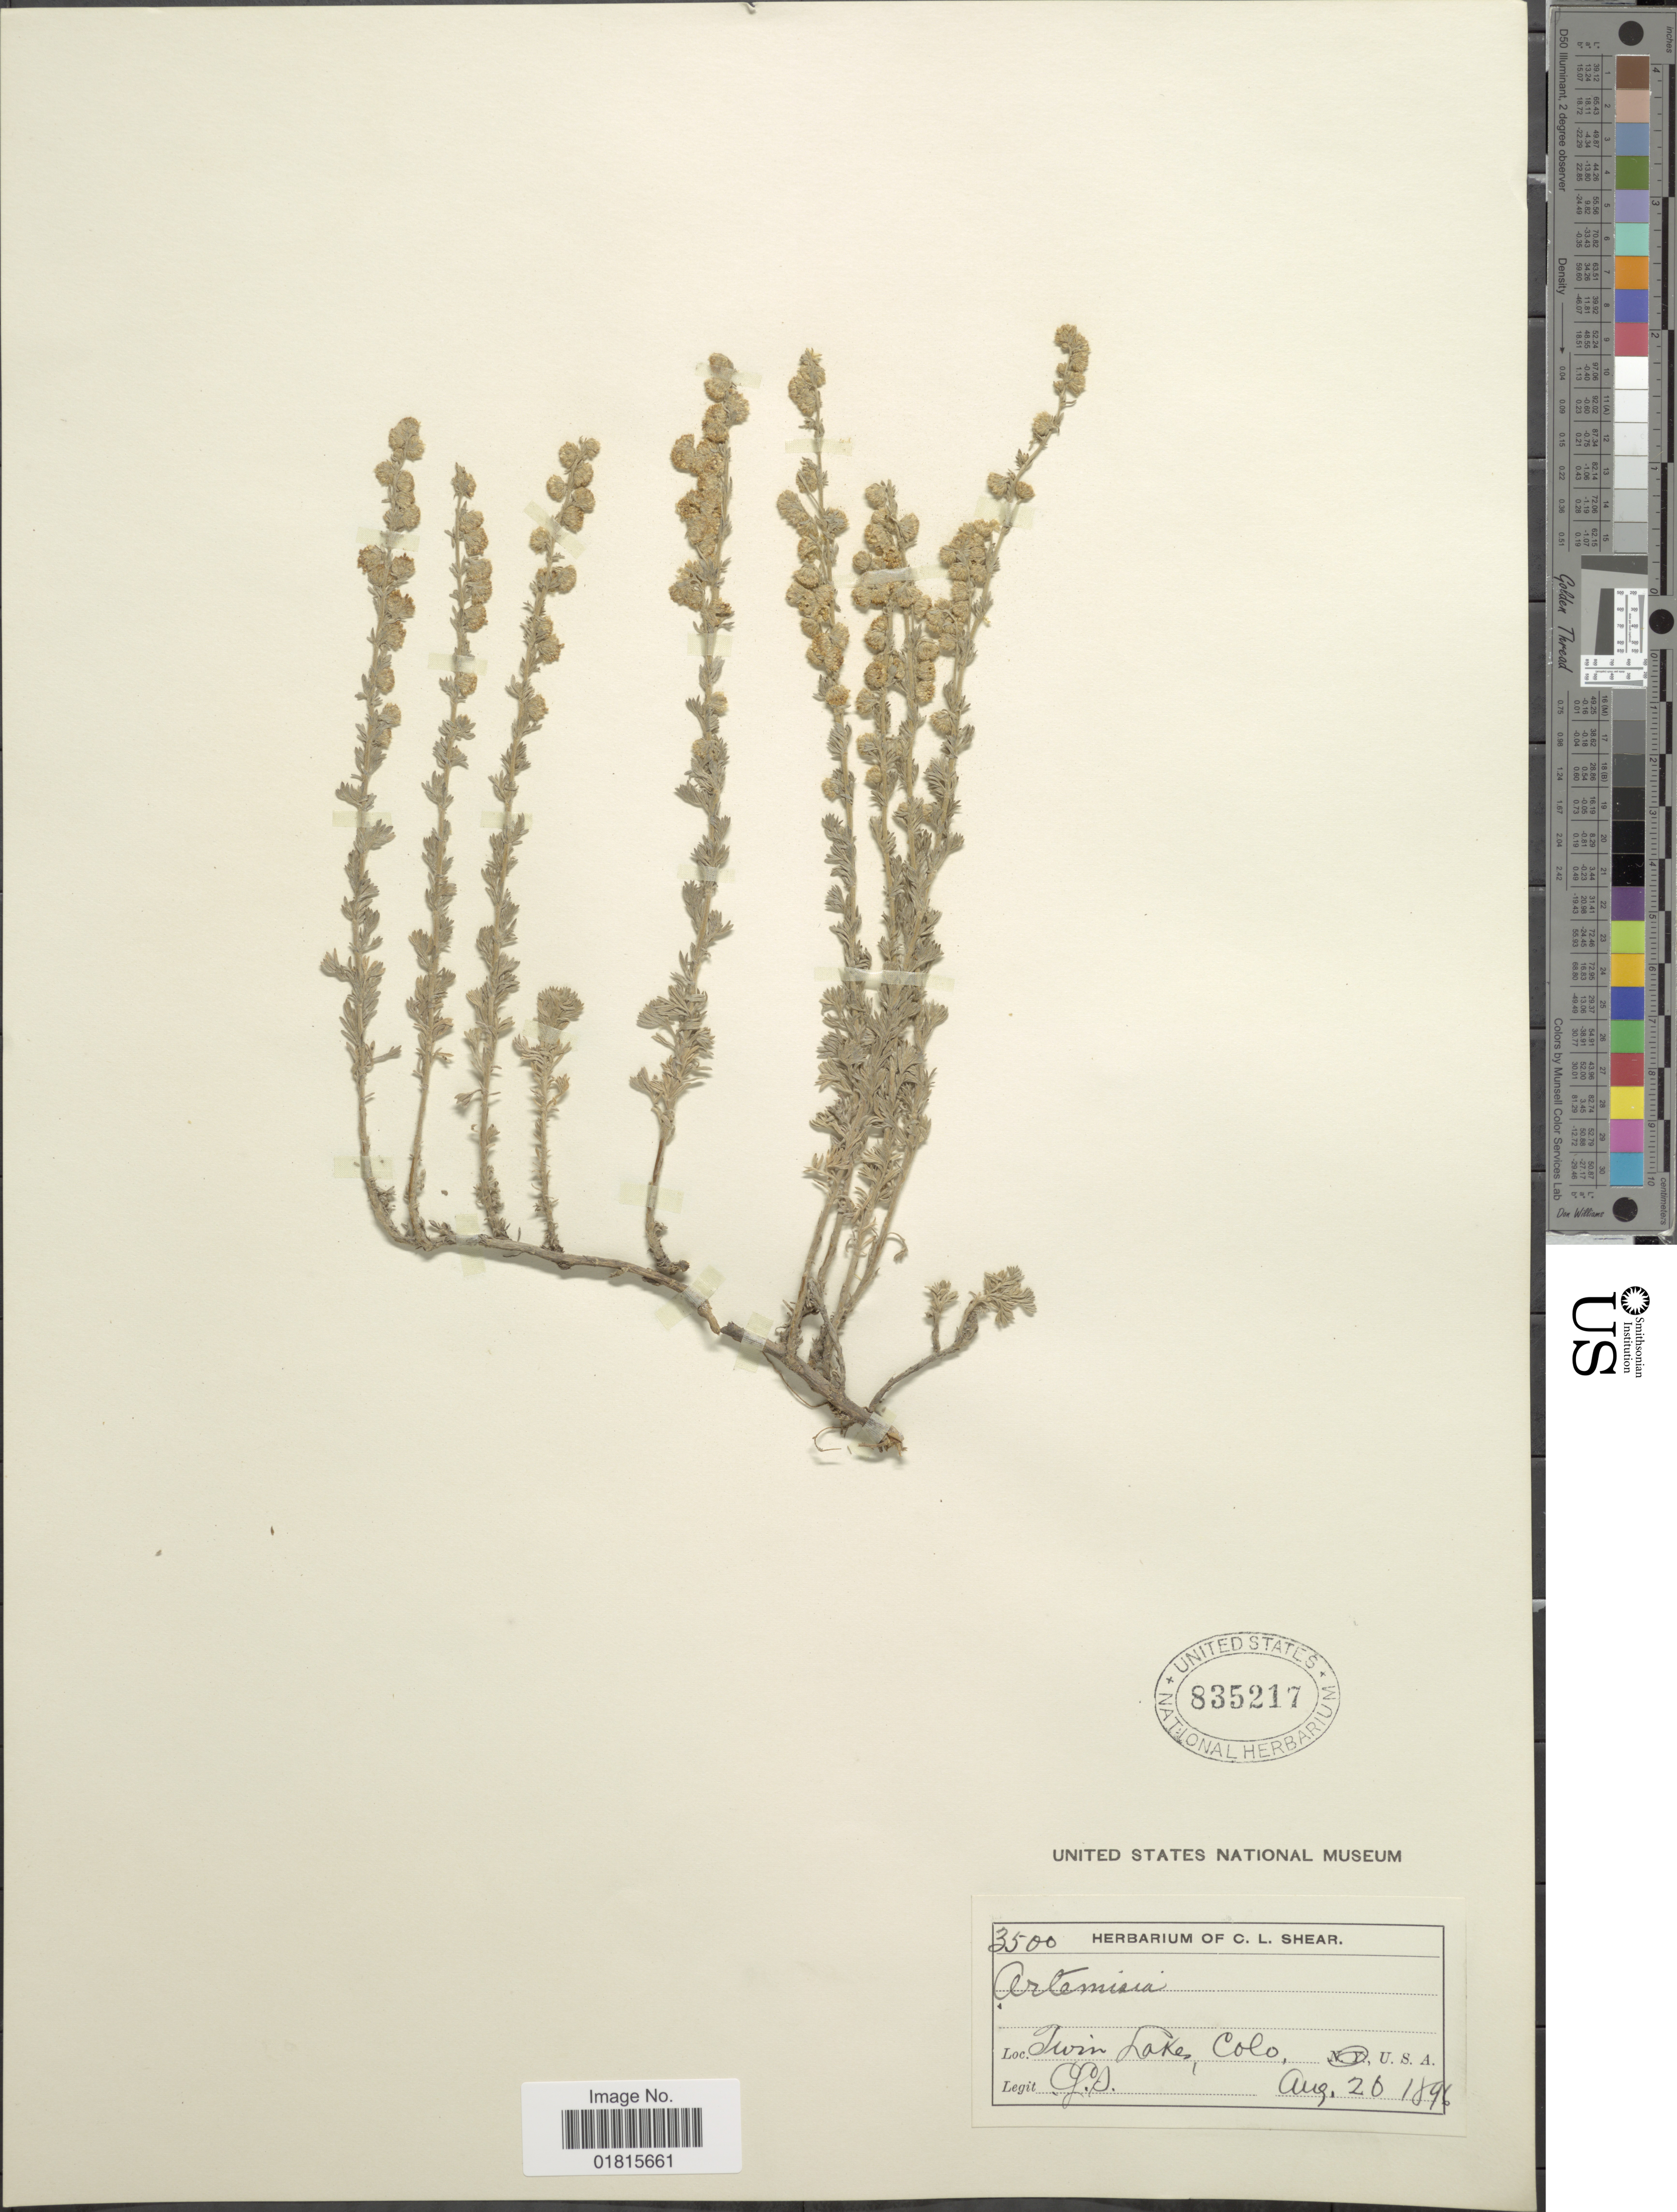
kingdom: Plantae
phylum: Tracheophyta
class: Magnoliopsida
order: Asterales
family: Asteraceae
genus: Artemisia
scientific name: Artemisia frigida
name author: Willd.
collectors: C. L. Shear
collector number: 3500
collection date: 1896-08-26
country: United States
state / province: Colorado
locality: Twin Lake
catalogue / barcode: US 835217